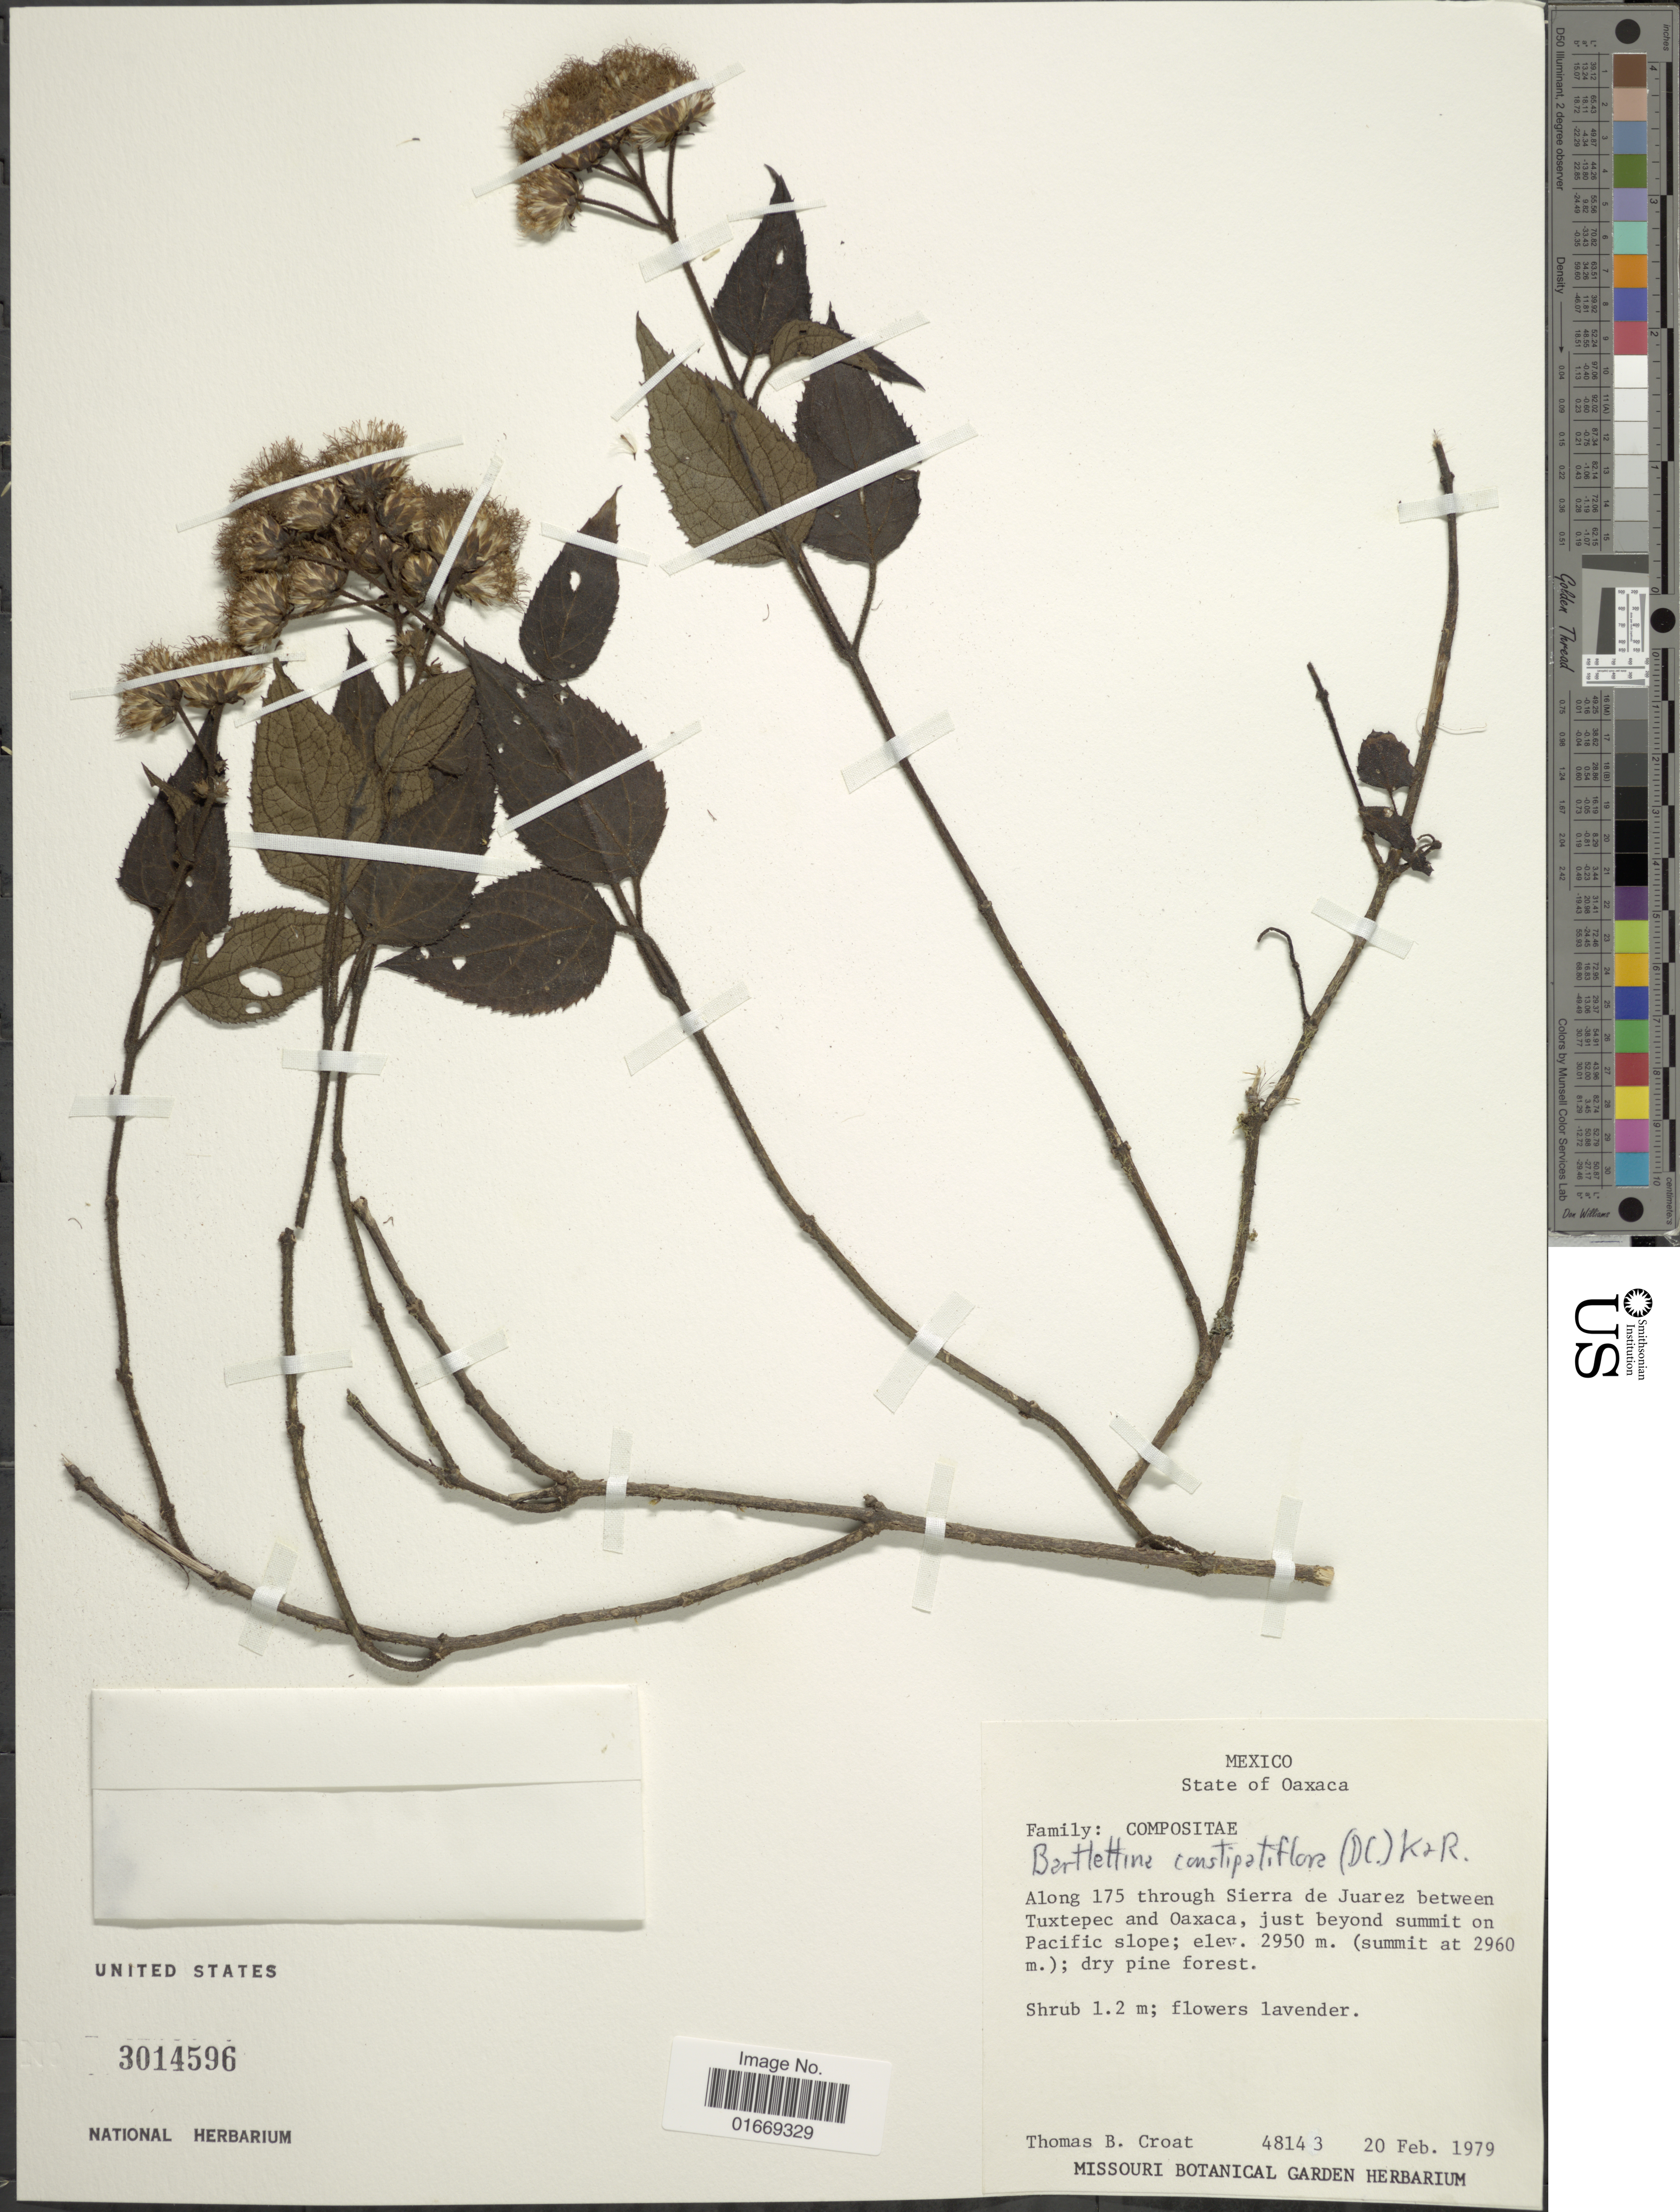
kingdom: Plantae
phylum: Tracheophyta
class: Magnoliopsida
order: Asterales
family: Asteraceae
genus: Bartlettina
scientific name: Bartlettina constipatiflora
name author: (Klatt) R.M. King & H. Rob.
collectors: T. B. Croat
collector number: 48143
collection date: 1979-02-20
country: Mexico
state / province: Oaxaca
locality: StAlong 175 through Sierra de Juarez between Tuxtepec and Oaxaca, just beyond summit on Pacific slope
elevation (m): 2960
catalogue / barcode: US 3014596